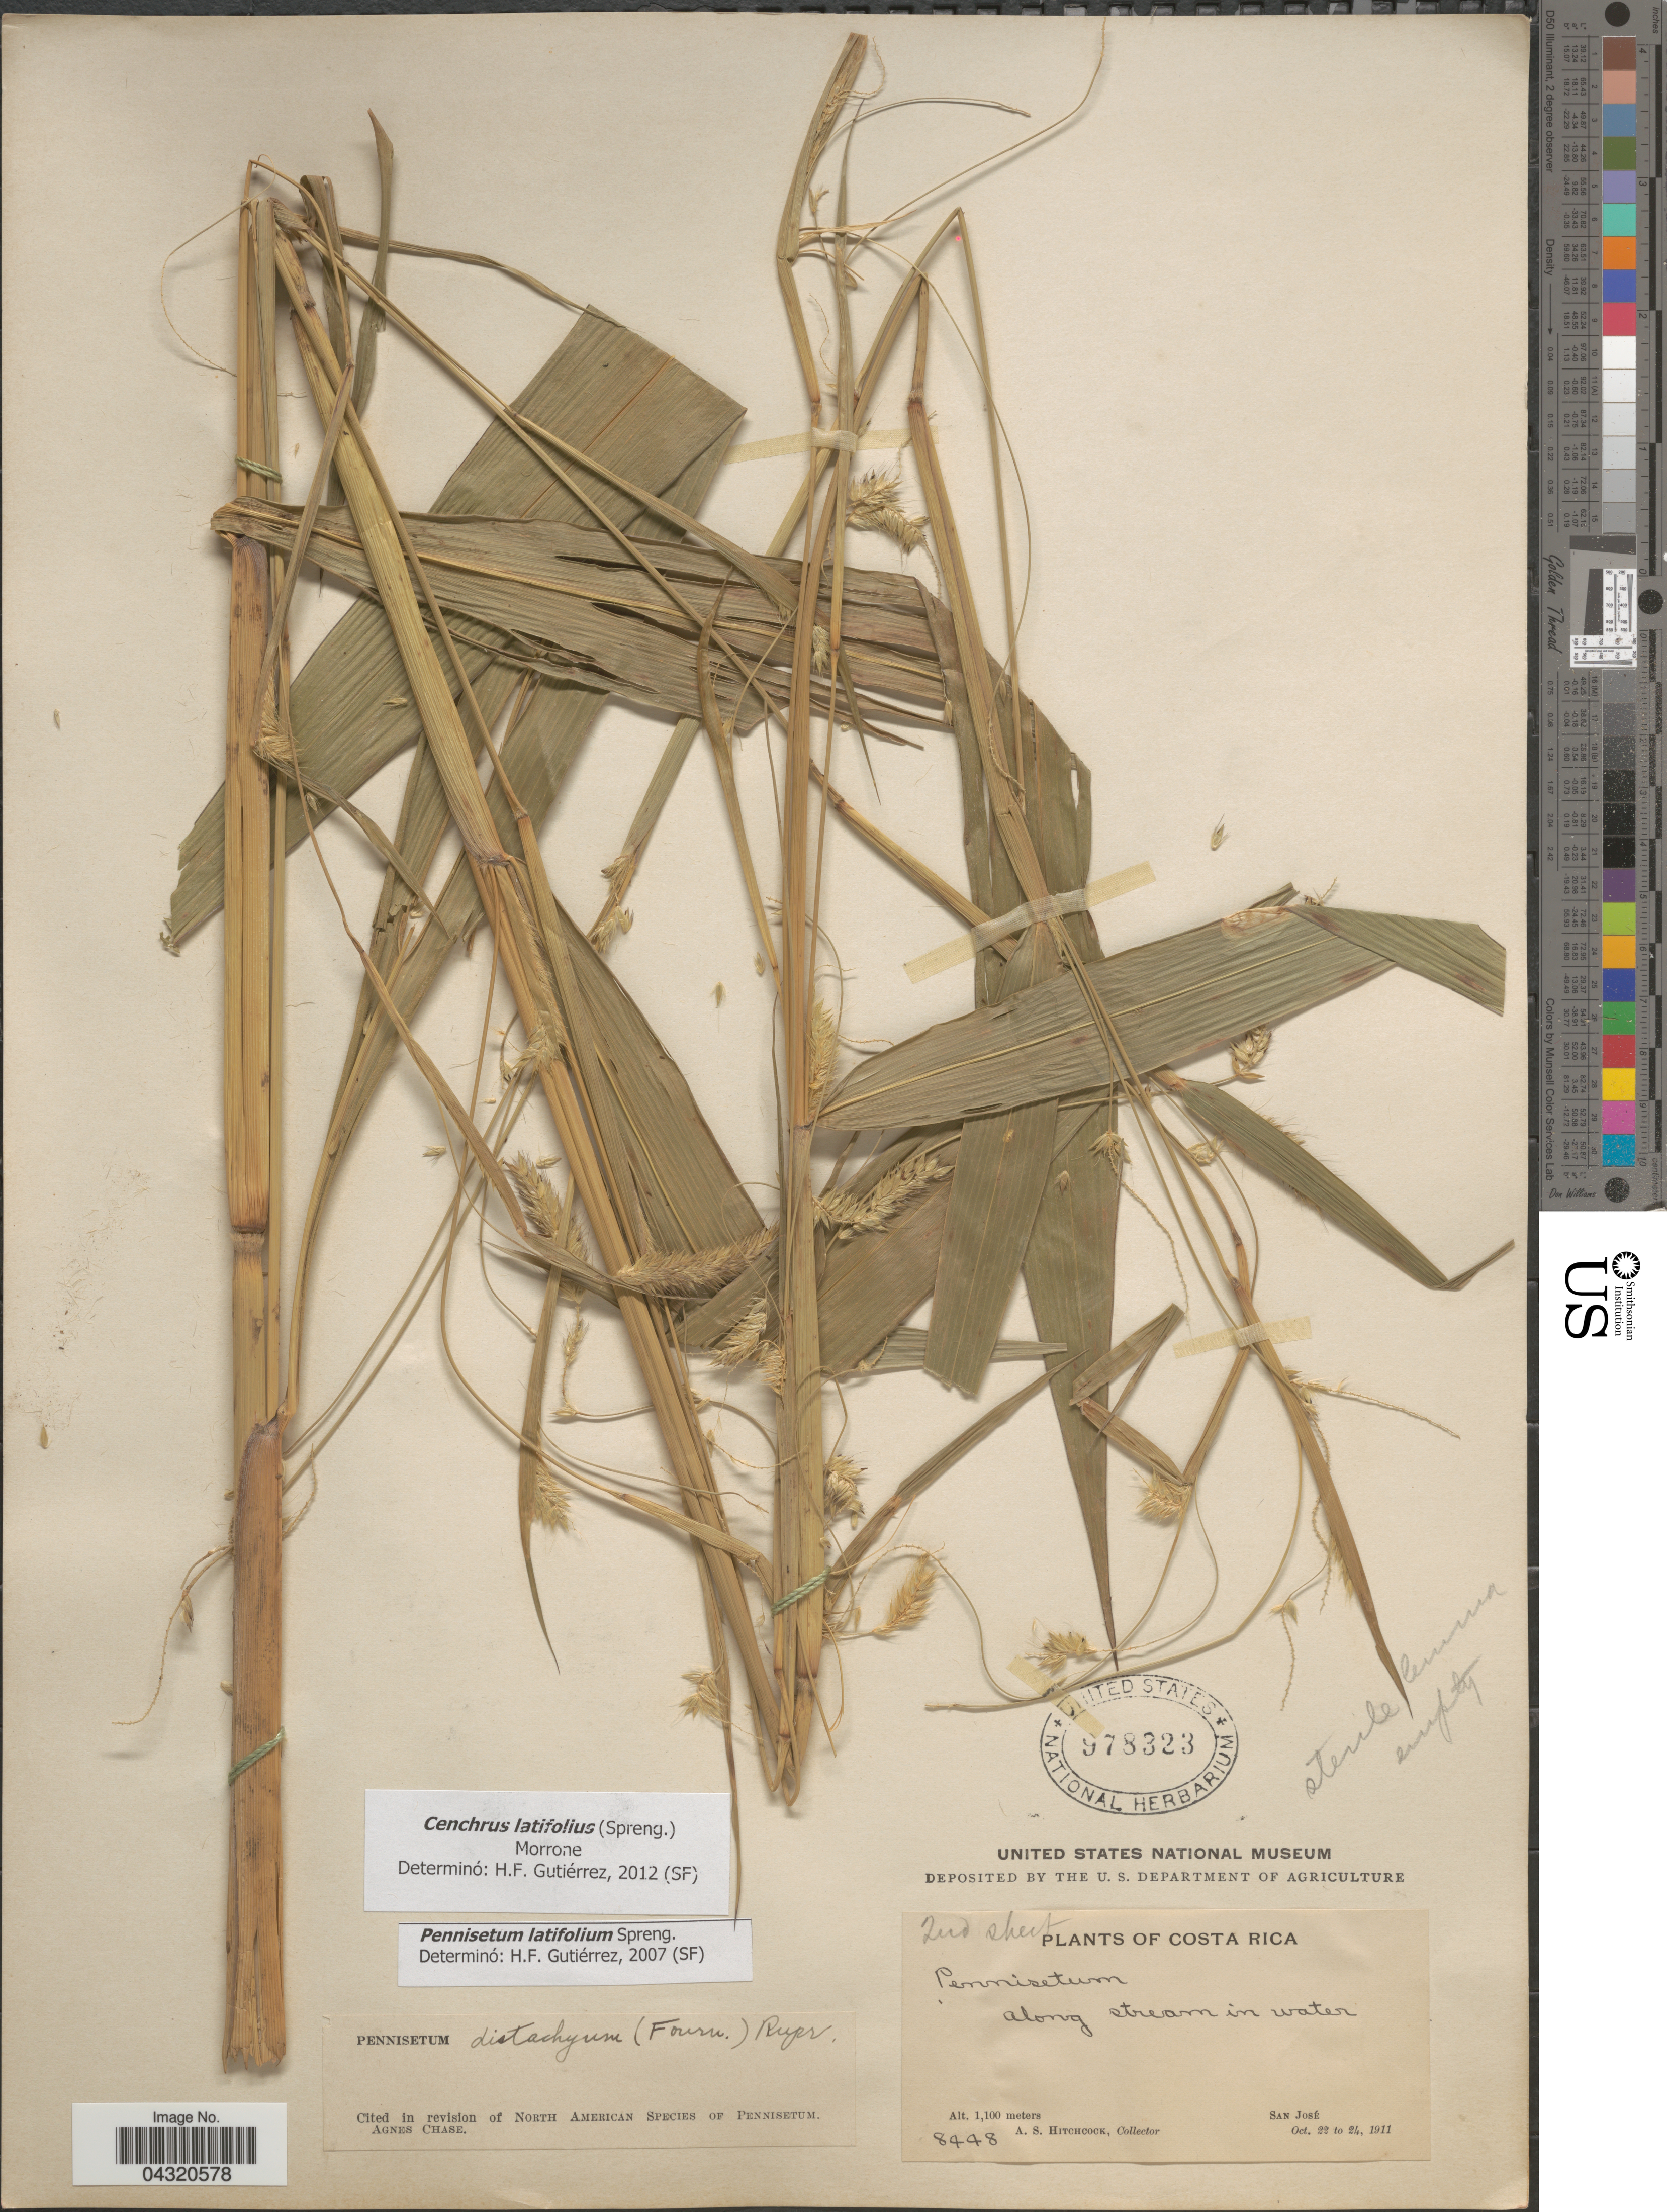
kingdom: Plantae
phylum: Tracheophyta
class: Liliopsida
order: Poales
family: Poaceae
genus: Cenchrus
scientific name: Cenchrus latifolius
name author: (Spreng.) Morrone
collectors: A. S. Hitchcock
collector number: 8448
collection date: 1911-10-22/1911-10-24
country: Costa Rica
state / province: San José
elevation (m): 1100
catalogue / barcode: US 978323